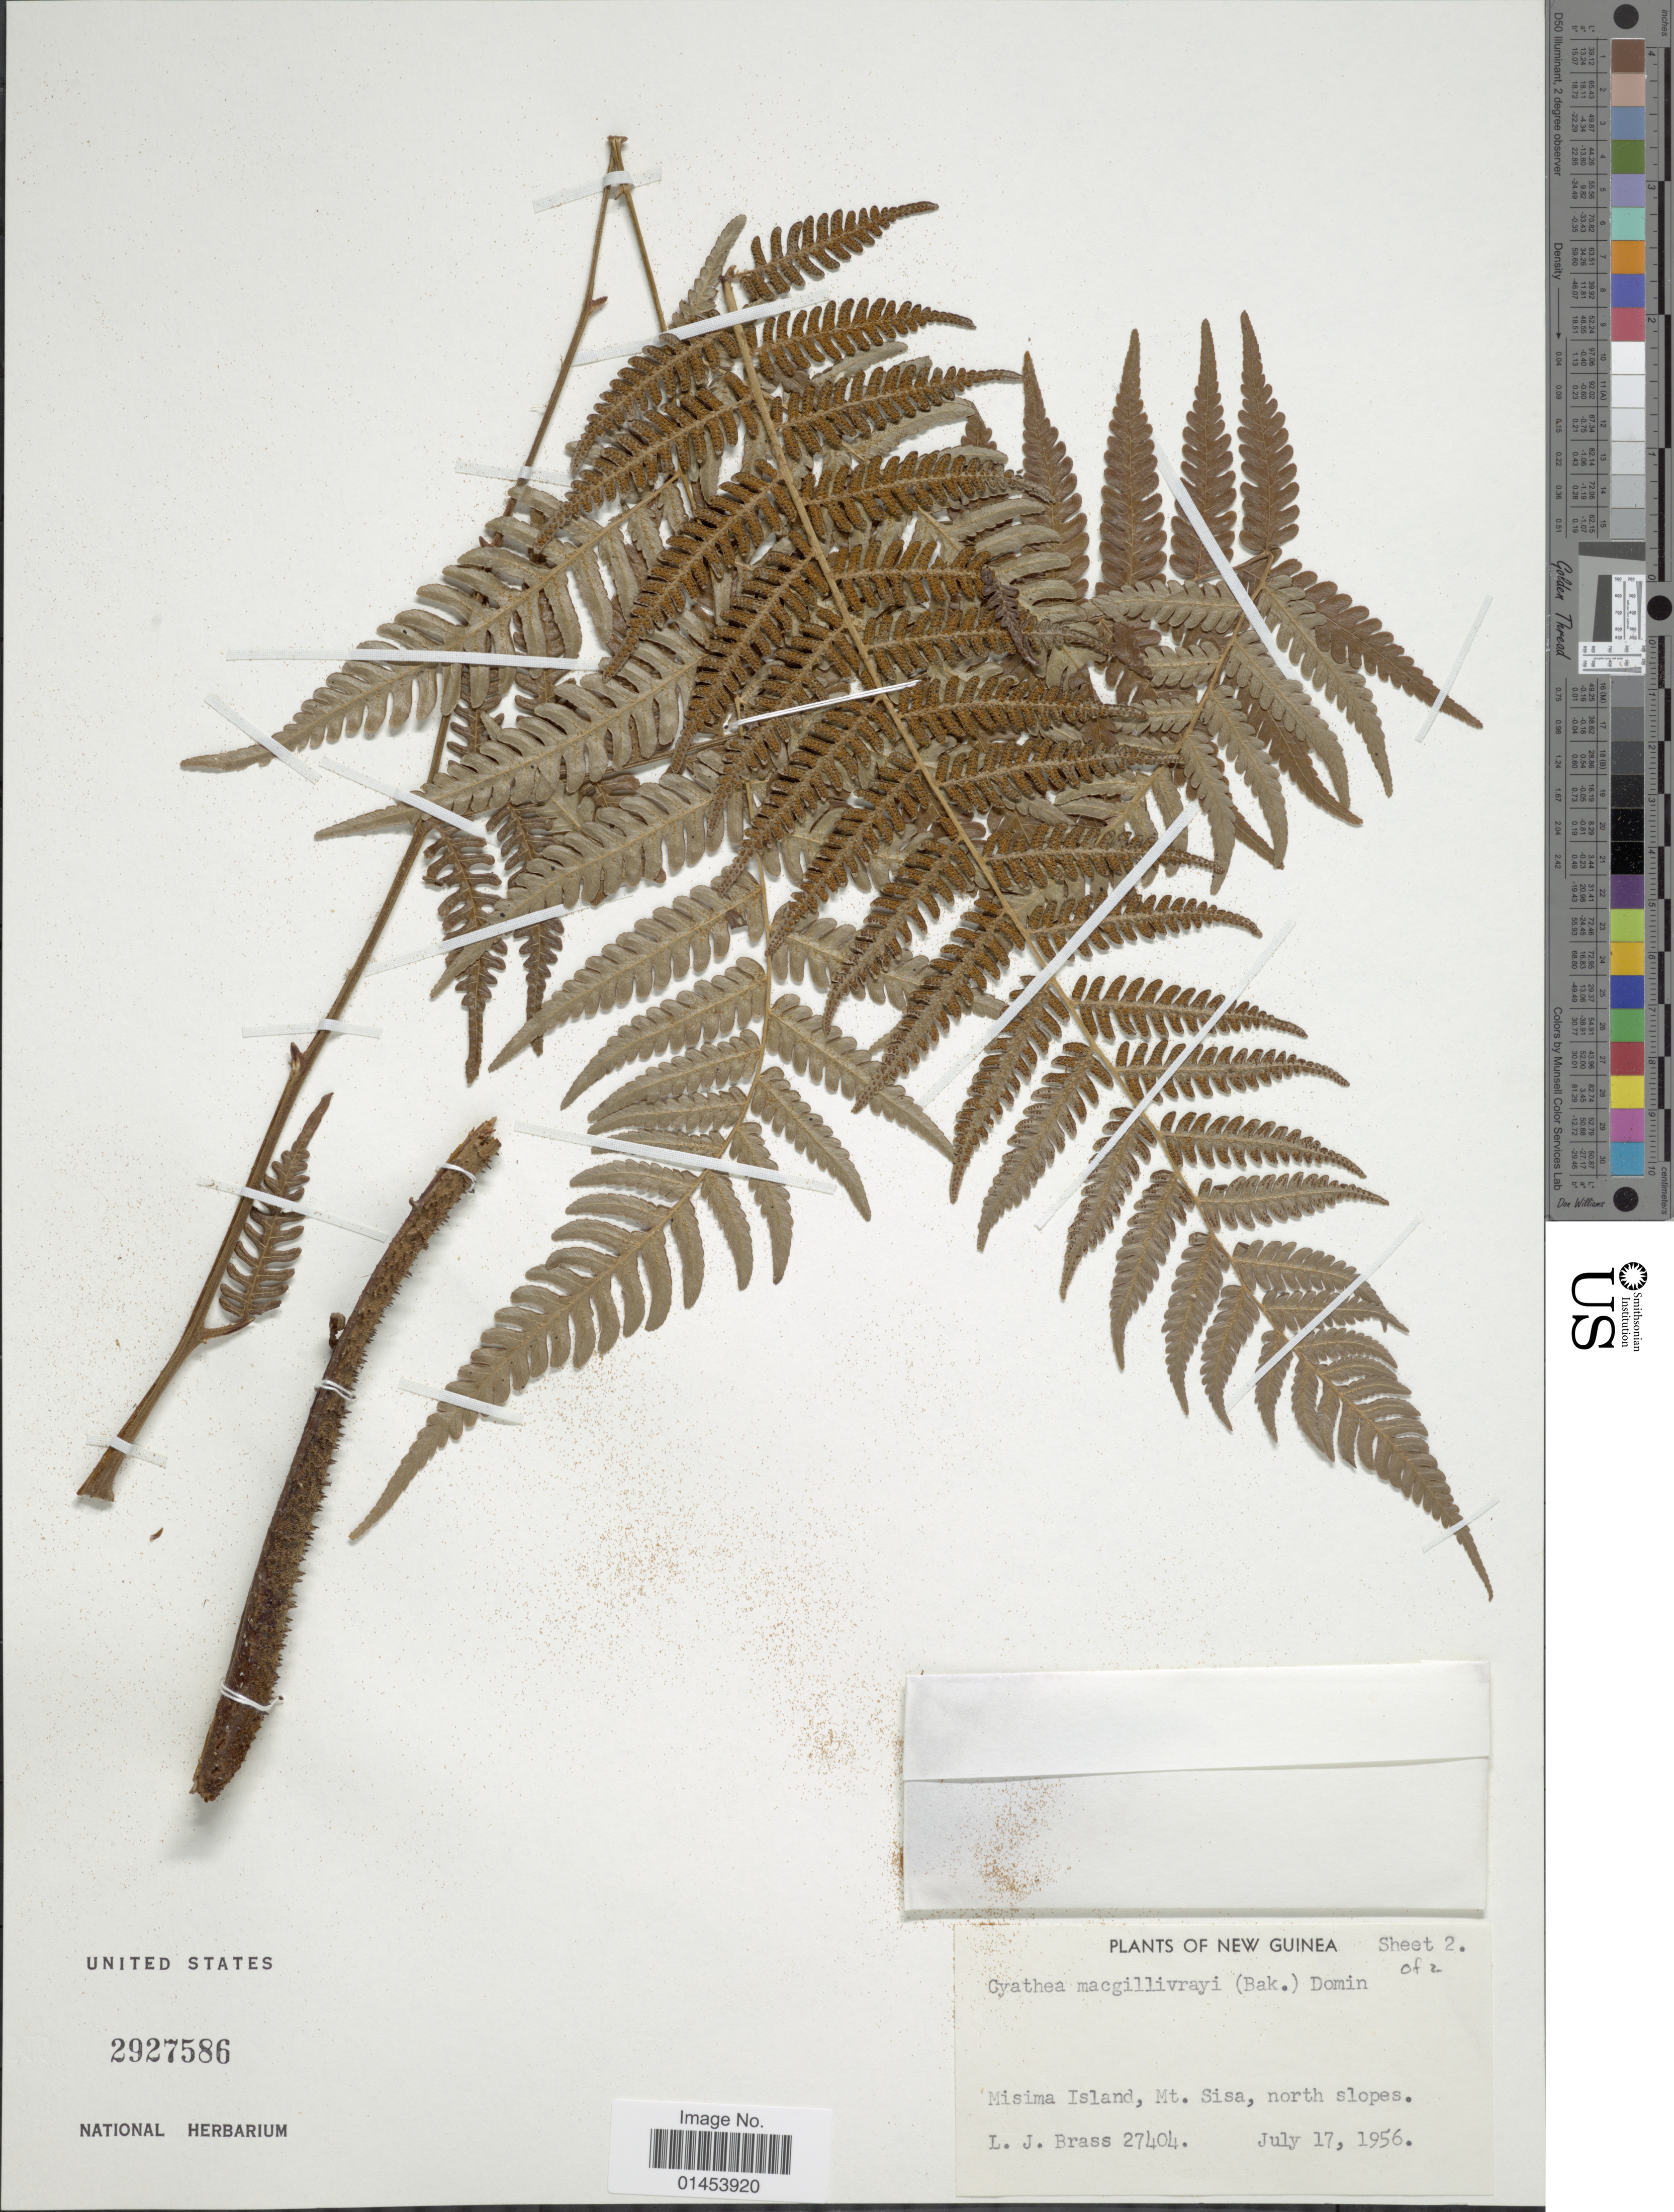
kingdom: Plantae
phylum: Tracheophyta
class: Polypodiopsida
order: Cyatheales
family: Cyatheaceae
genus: Cyathea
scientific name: Cyathea macgillivrayi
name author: (Baker) Domin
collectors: L. J. Brass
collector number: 27404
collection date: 1956-07-17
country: Papua New Guinea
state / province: Milne Bay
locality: New Guinea. Misima Island, Mt. Sisa, north slopes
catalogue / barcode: US 2927586